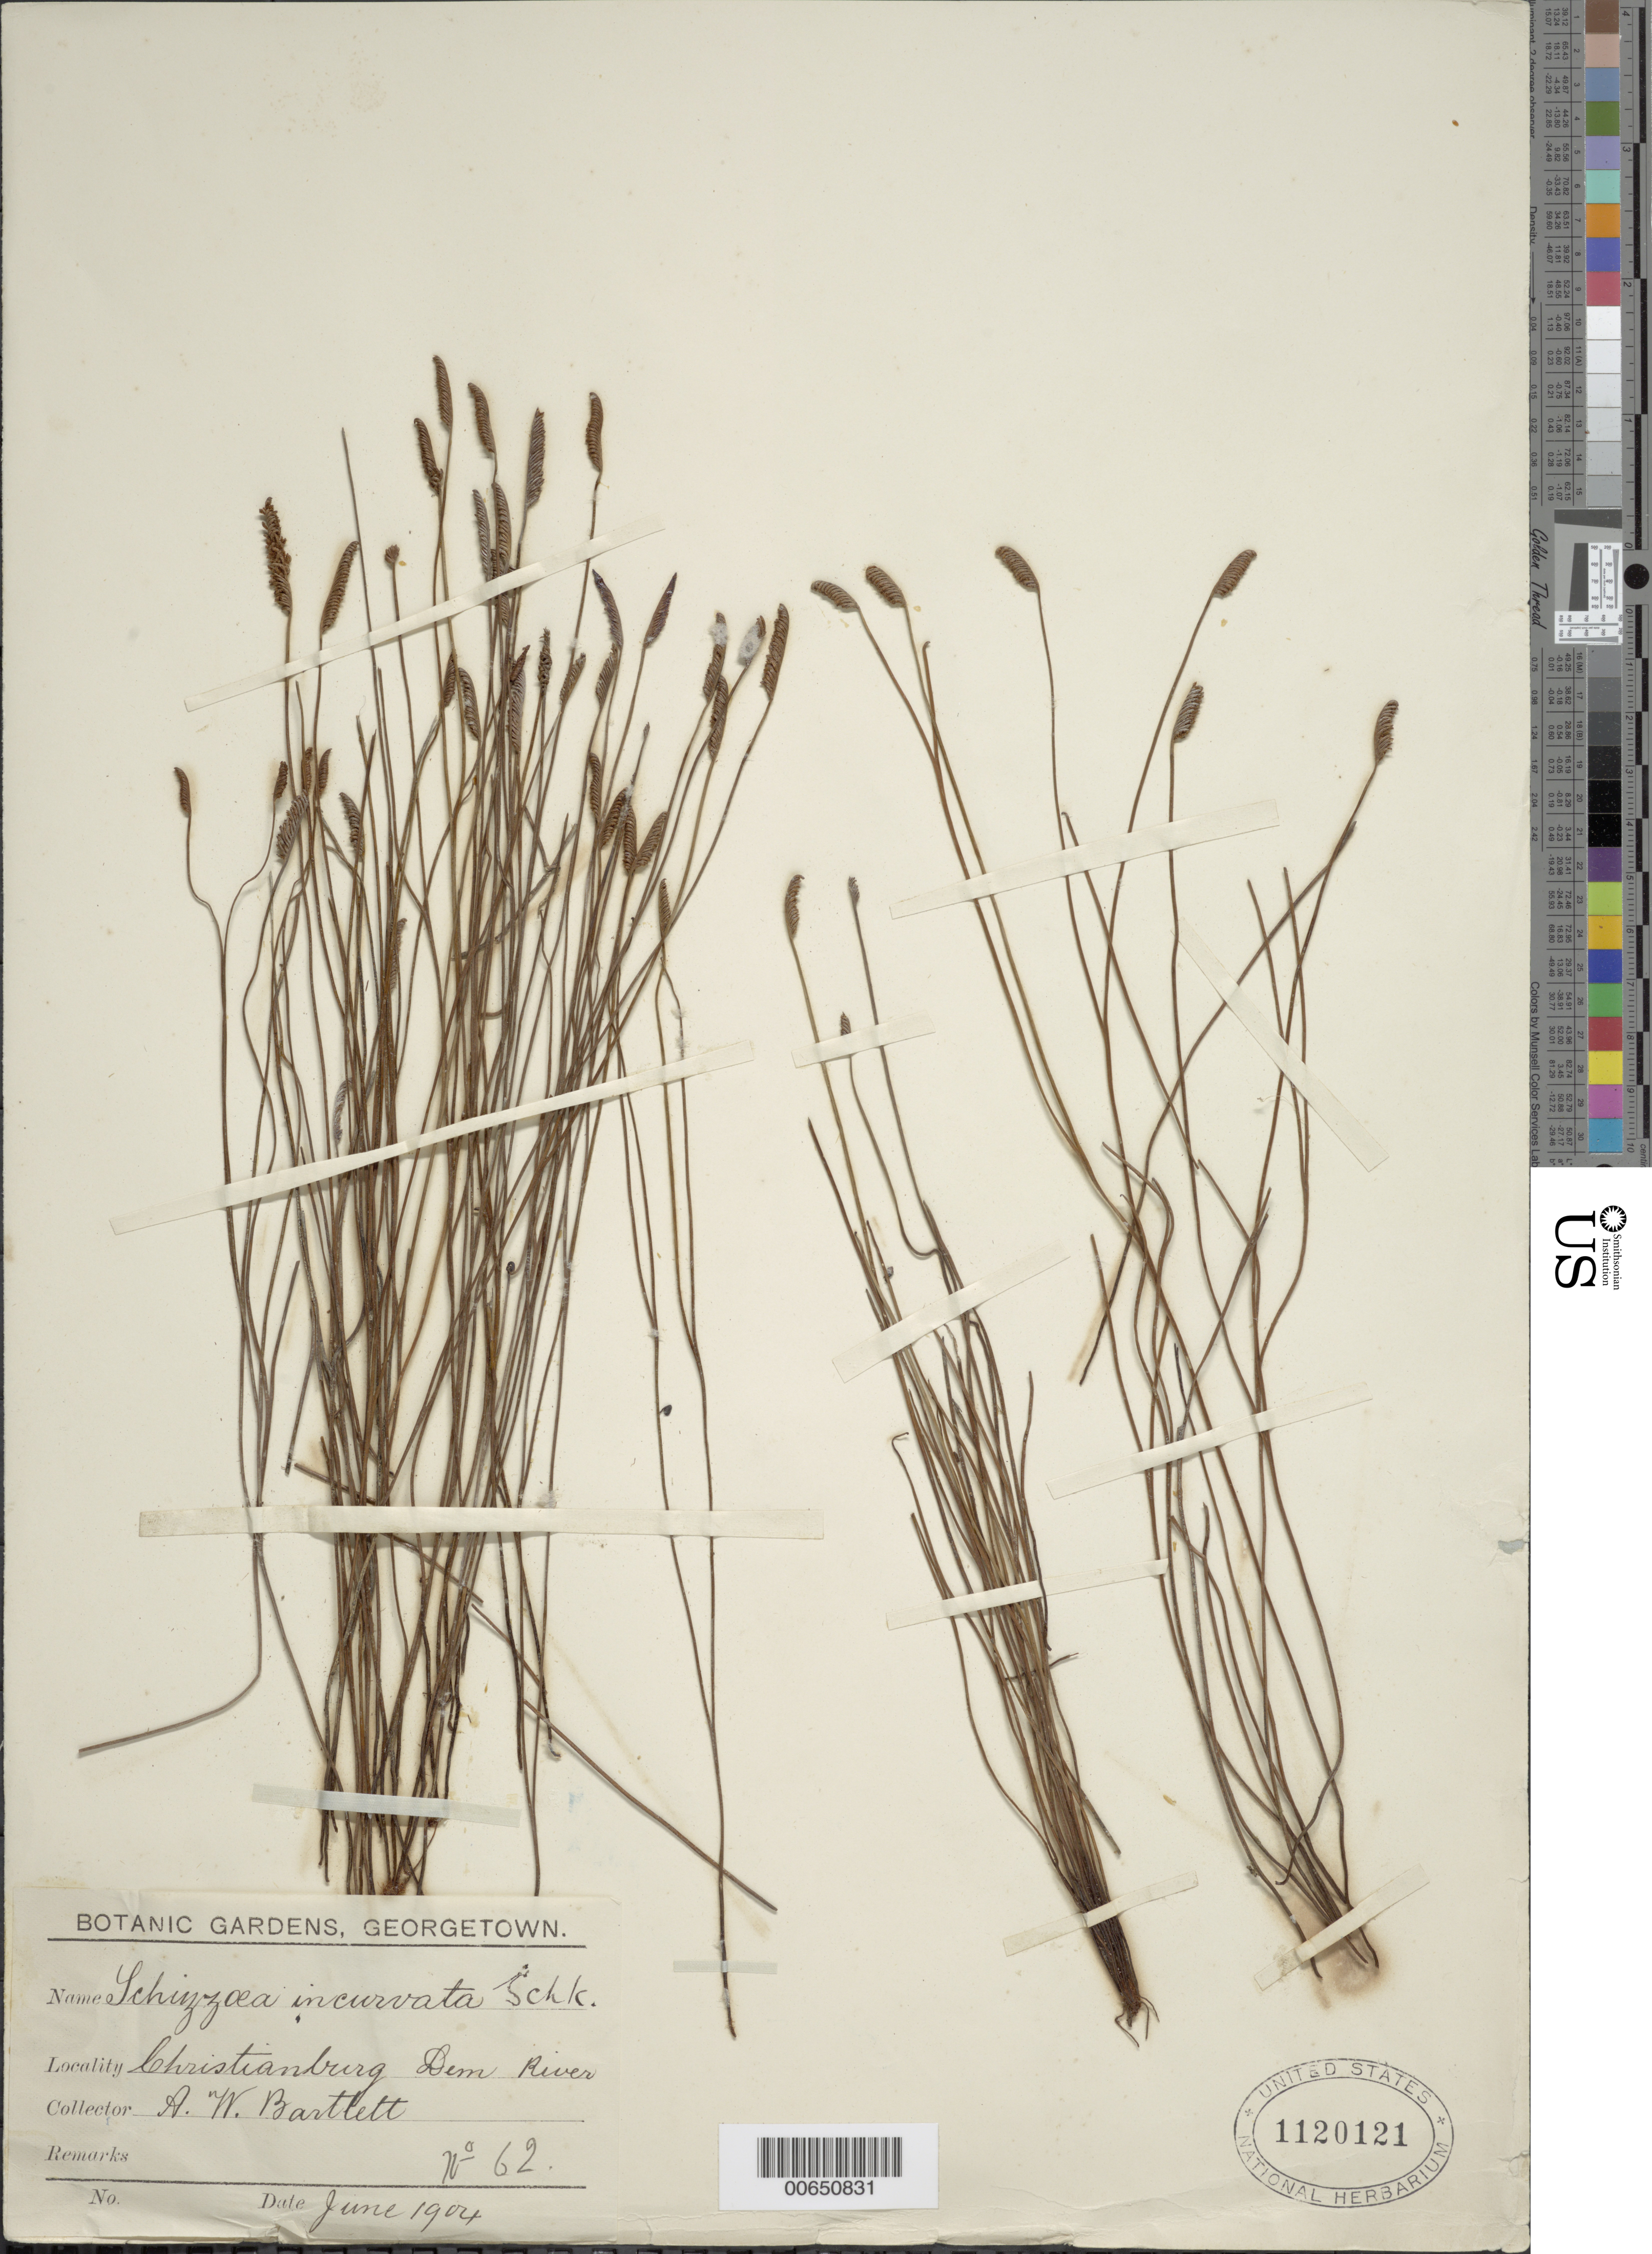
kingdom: Plantae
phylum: Tracheophyta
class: Polypodiopsida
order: Schizaeales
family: Schizaeaceae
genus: Schizaea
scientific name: Schizaea incurvata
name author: Schkuhr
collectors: A. W. Bartlett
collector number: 62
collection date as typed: Jun-04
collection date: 2004-06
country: Guyana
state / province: Demerara-Mahaica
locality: Christianburg, Demerara R.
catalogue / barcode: US 1120121